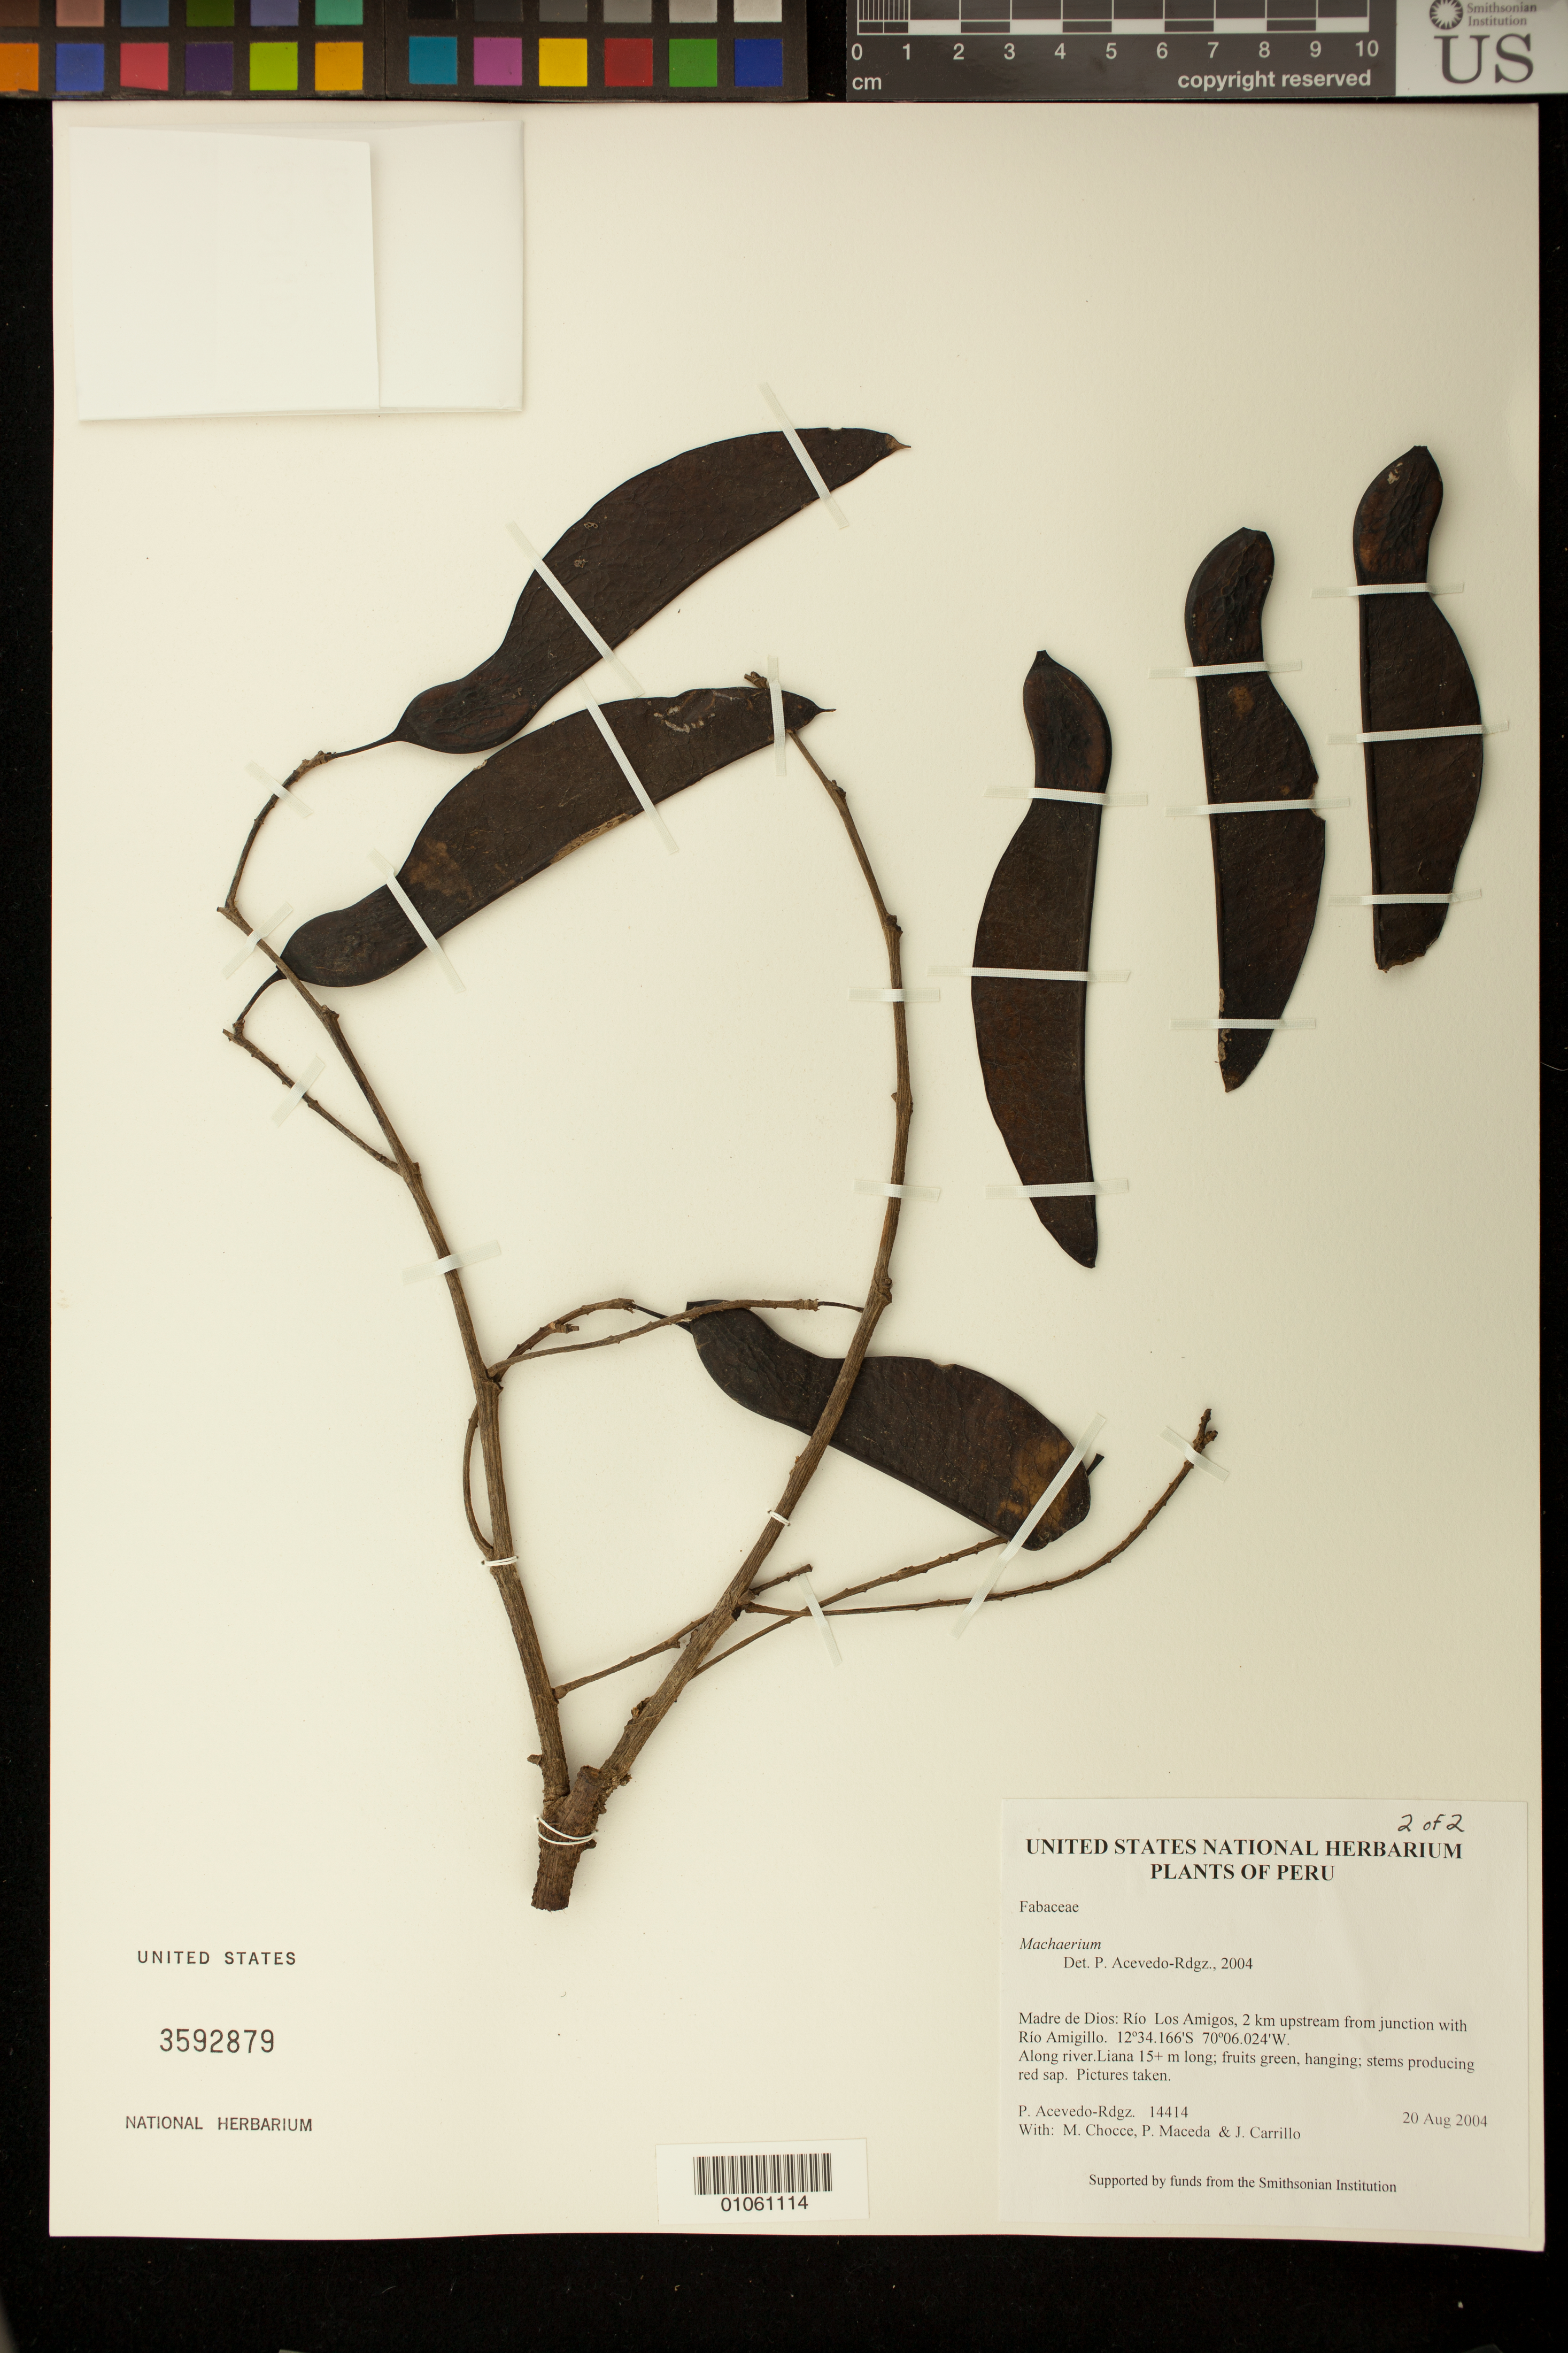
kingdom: Plantae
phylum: Tracheophyta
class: Magnoliopsida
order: Fabales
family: Fabaceae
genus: Machaerium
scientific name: Machaerium huanucoense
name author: Rudd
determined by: Acevedo-Rodríguez, P., (BOT), Smithsonian Institution - National Museum of Natural History (UNITED STATES)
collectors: P. Acevedo-Rodr., M. Chocce, P. Maceda & J. Carrillo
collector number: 14414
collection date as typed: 20 Aug 2004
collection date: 2004-08-20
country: Peru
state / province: Madre de Dios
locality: Madre de Dios: Río Los Amigos, 2 km upstream from junction with Río Amigillo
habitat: Along river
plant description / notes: NY, US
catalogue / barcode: US 3592879